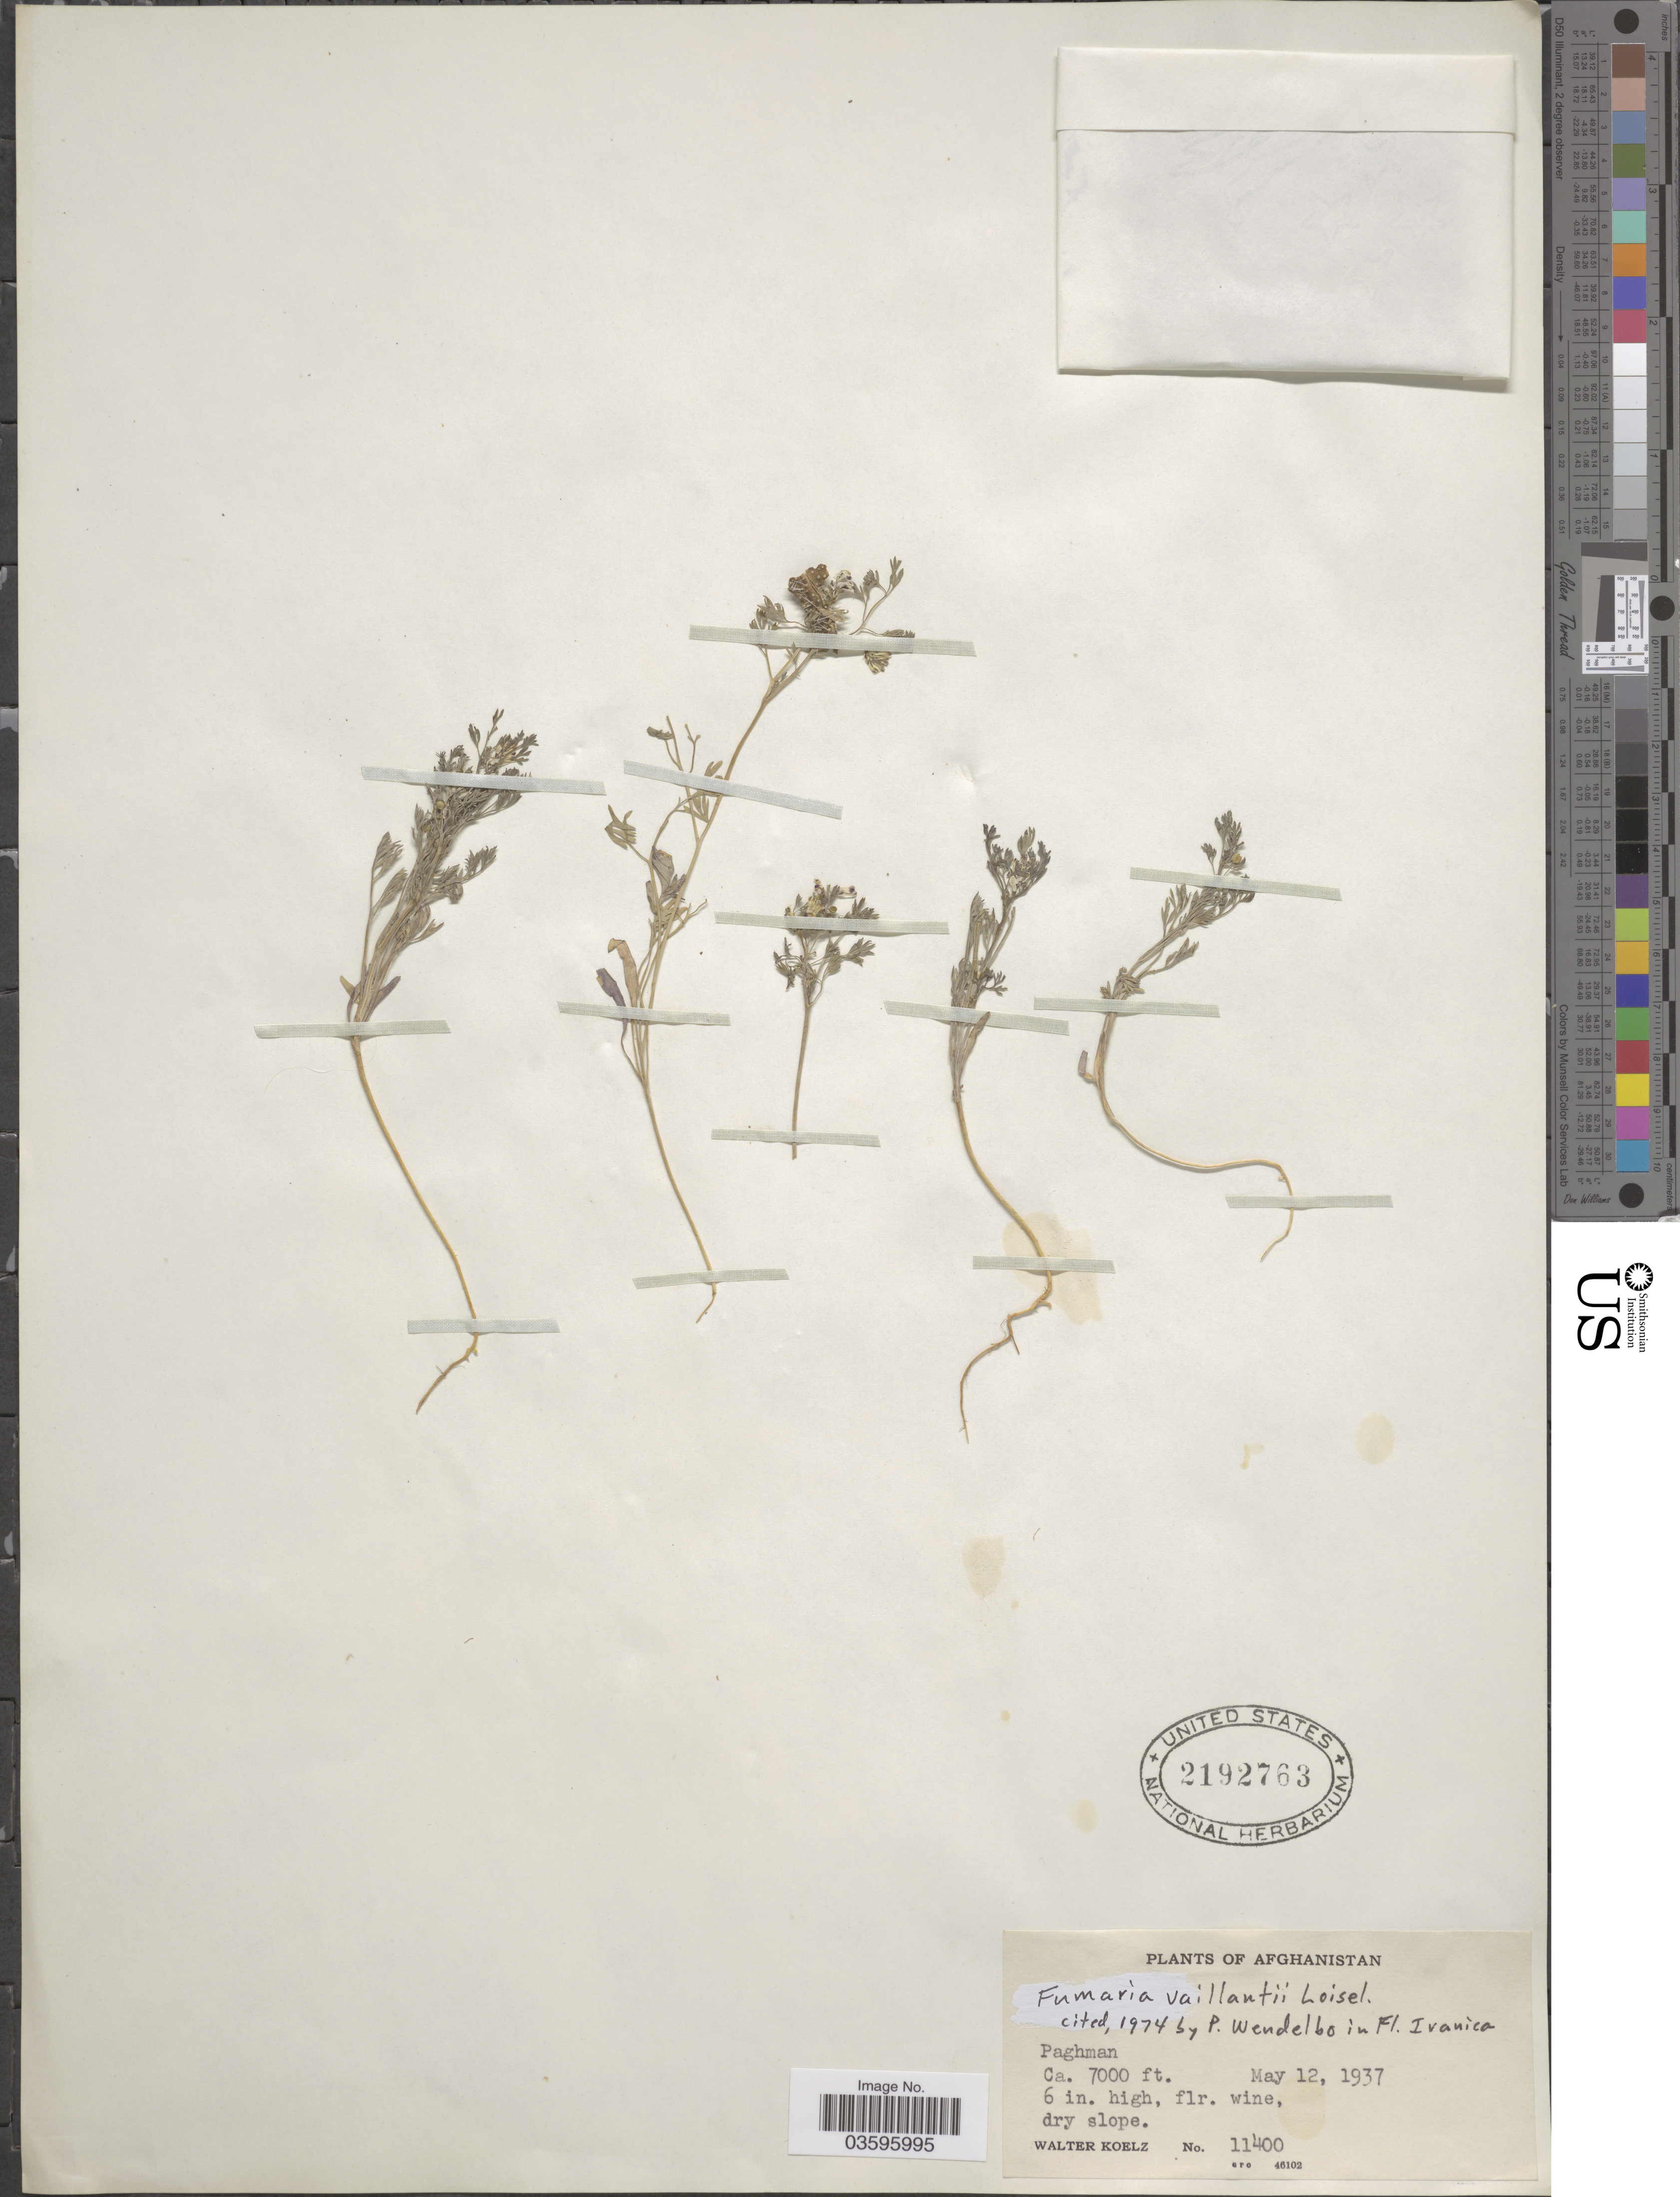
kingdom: Plantae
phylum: Tracheophyta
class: Magnoliopsida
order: Ranunculales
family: Papaveraceae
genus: Fumaria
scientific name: Fumaria vaillantii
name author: Loisel.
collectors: W. N. Koelz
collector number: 11400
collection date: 1937-05-12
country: Afghanistan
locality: Paghman.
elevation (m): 2134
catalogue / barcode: US 2192763